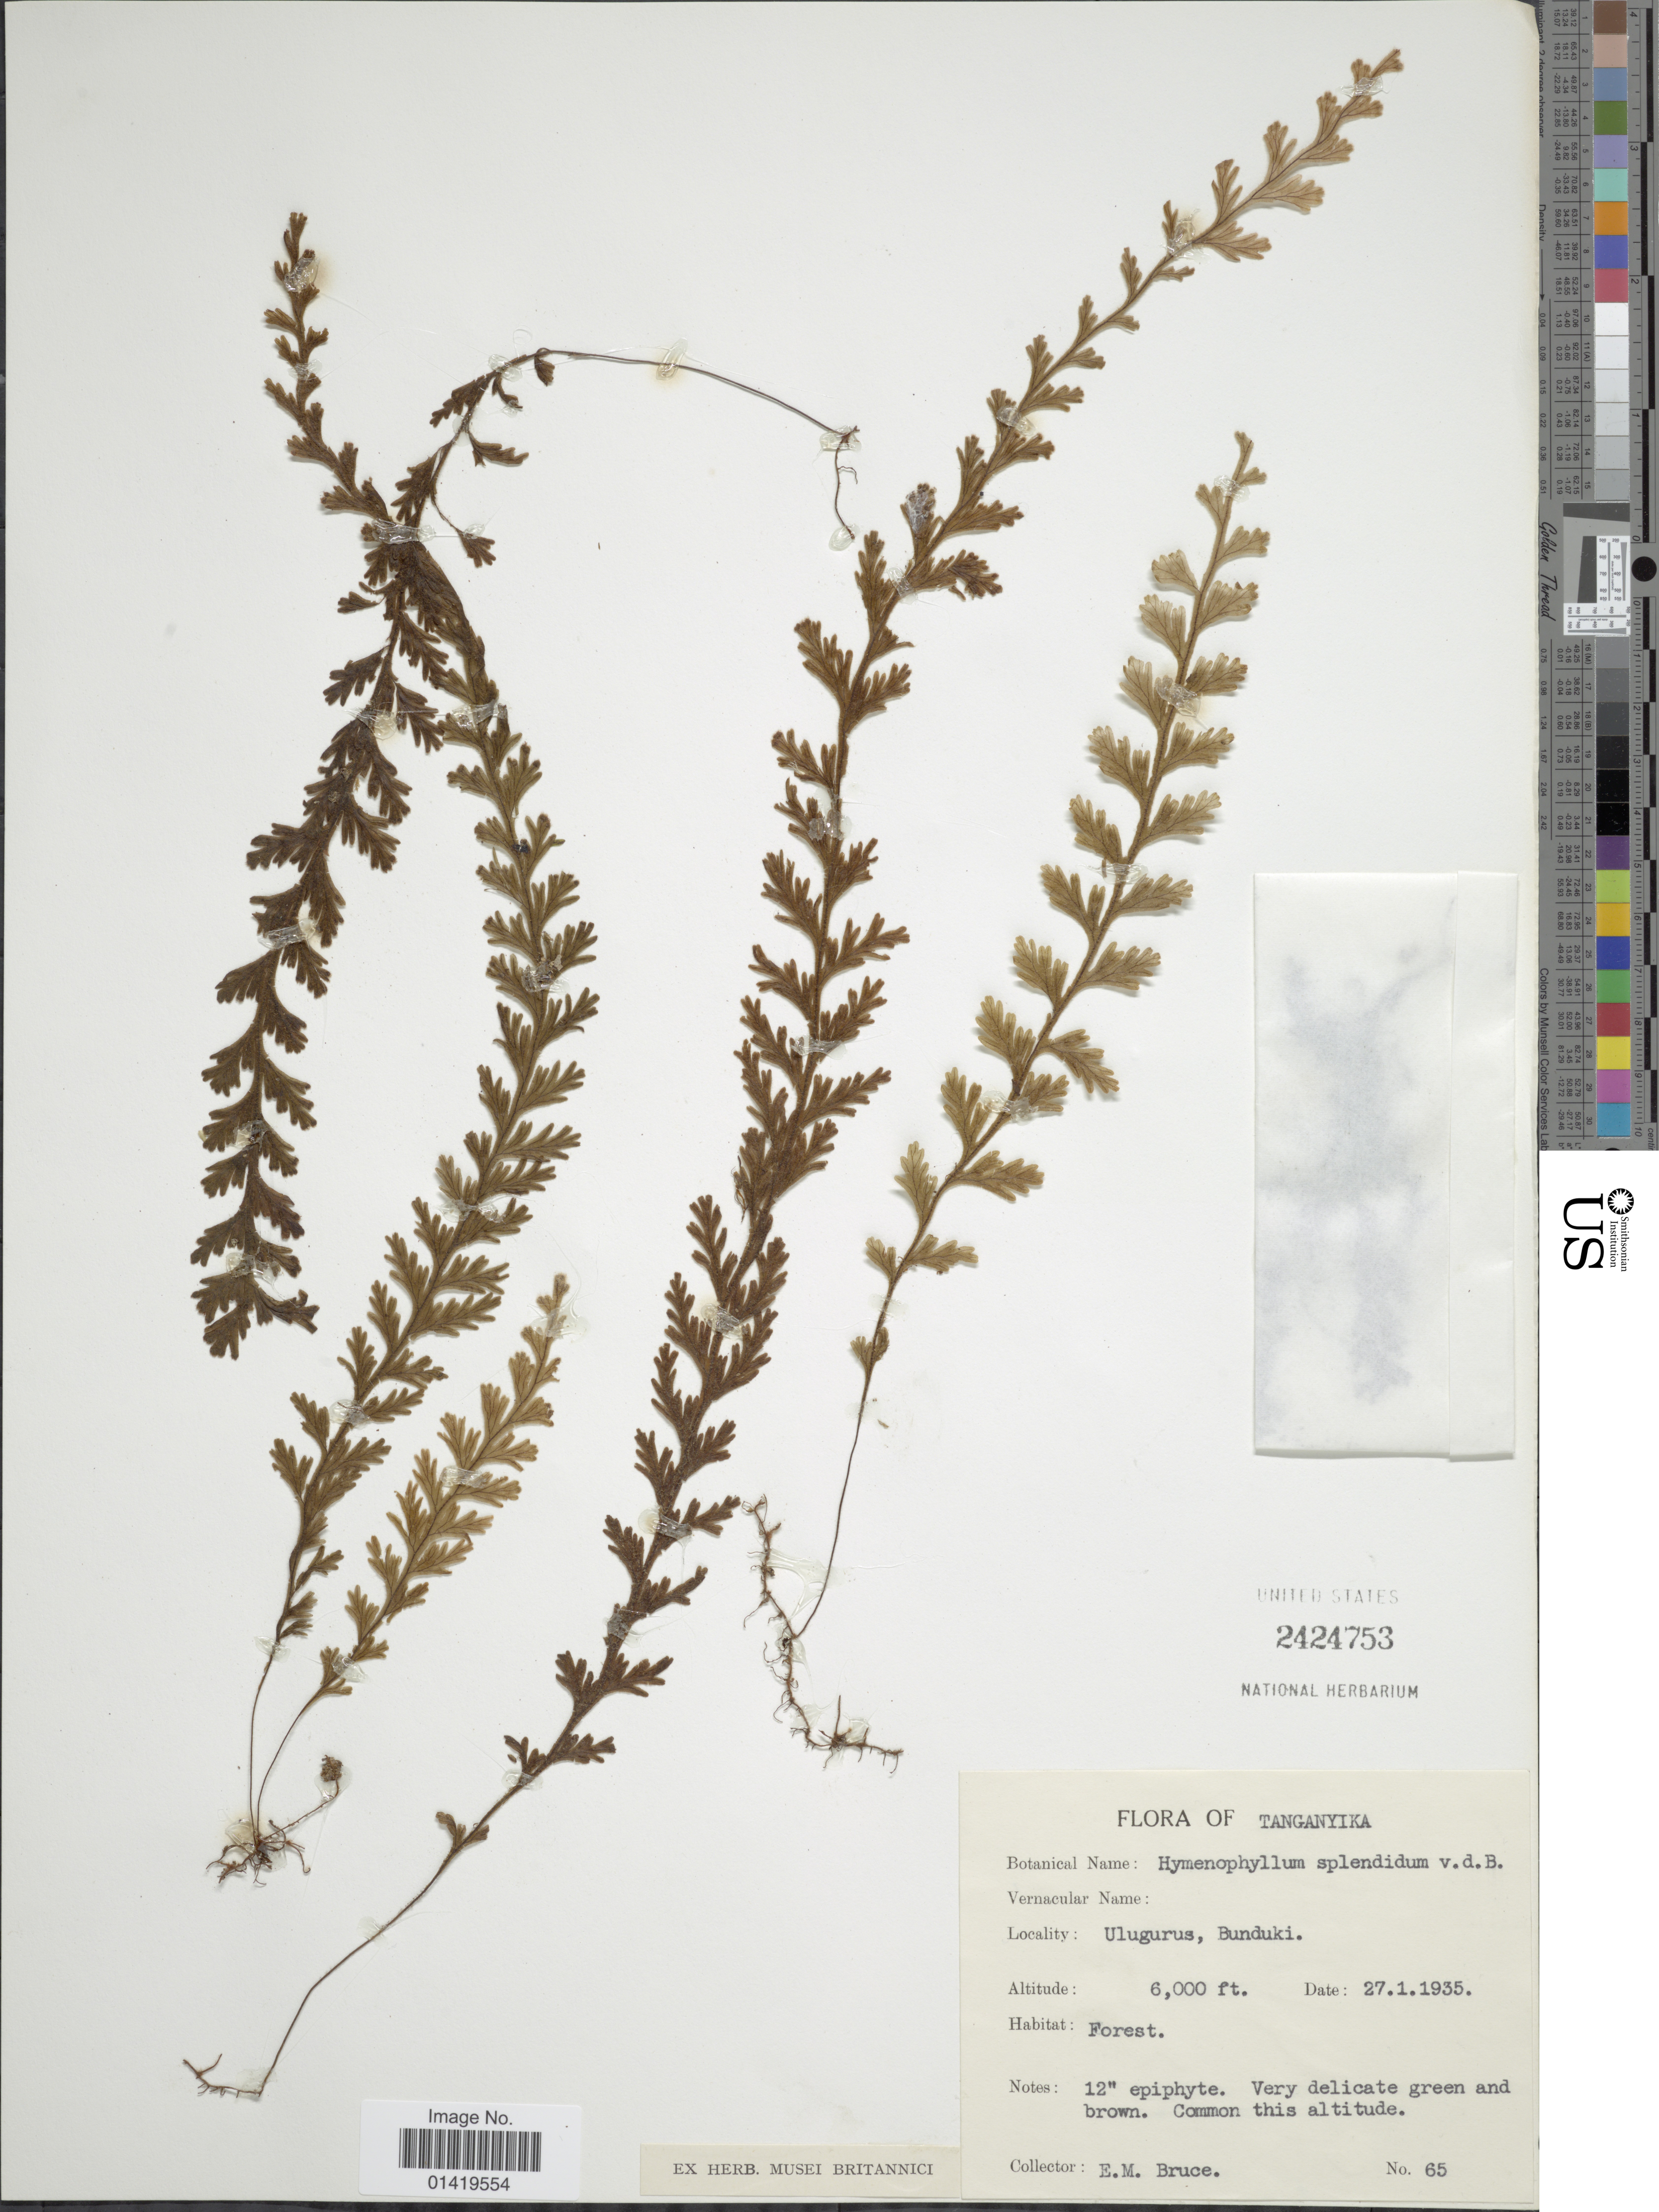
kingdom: Plantae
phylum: Tracheophyta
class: Polypodiopsida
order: Hymenophyllales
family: Hymenophyllaceae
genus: Hymenophyllum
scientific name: Hymenophyllum splendidum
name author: Bosch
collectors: E. Bruce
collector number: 65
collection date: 1935-01-27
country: Tanzania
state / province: Morogoro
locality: Tanganyika. Ulugurus, Bunduki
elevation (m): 1829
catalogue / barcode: US 2424753